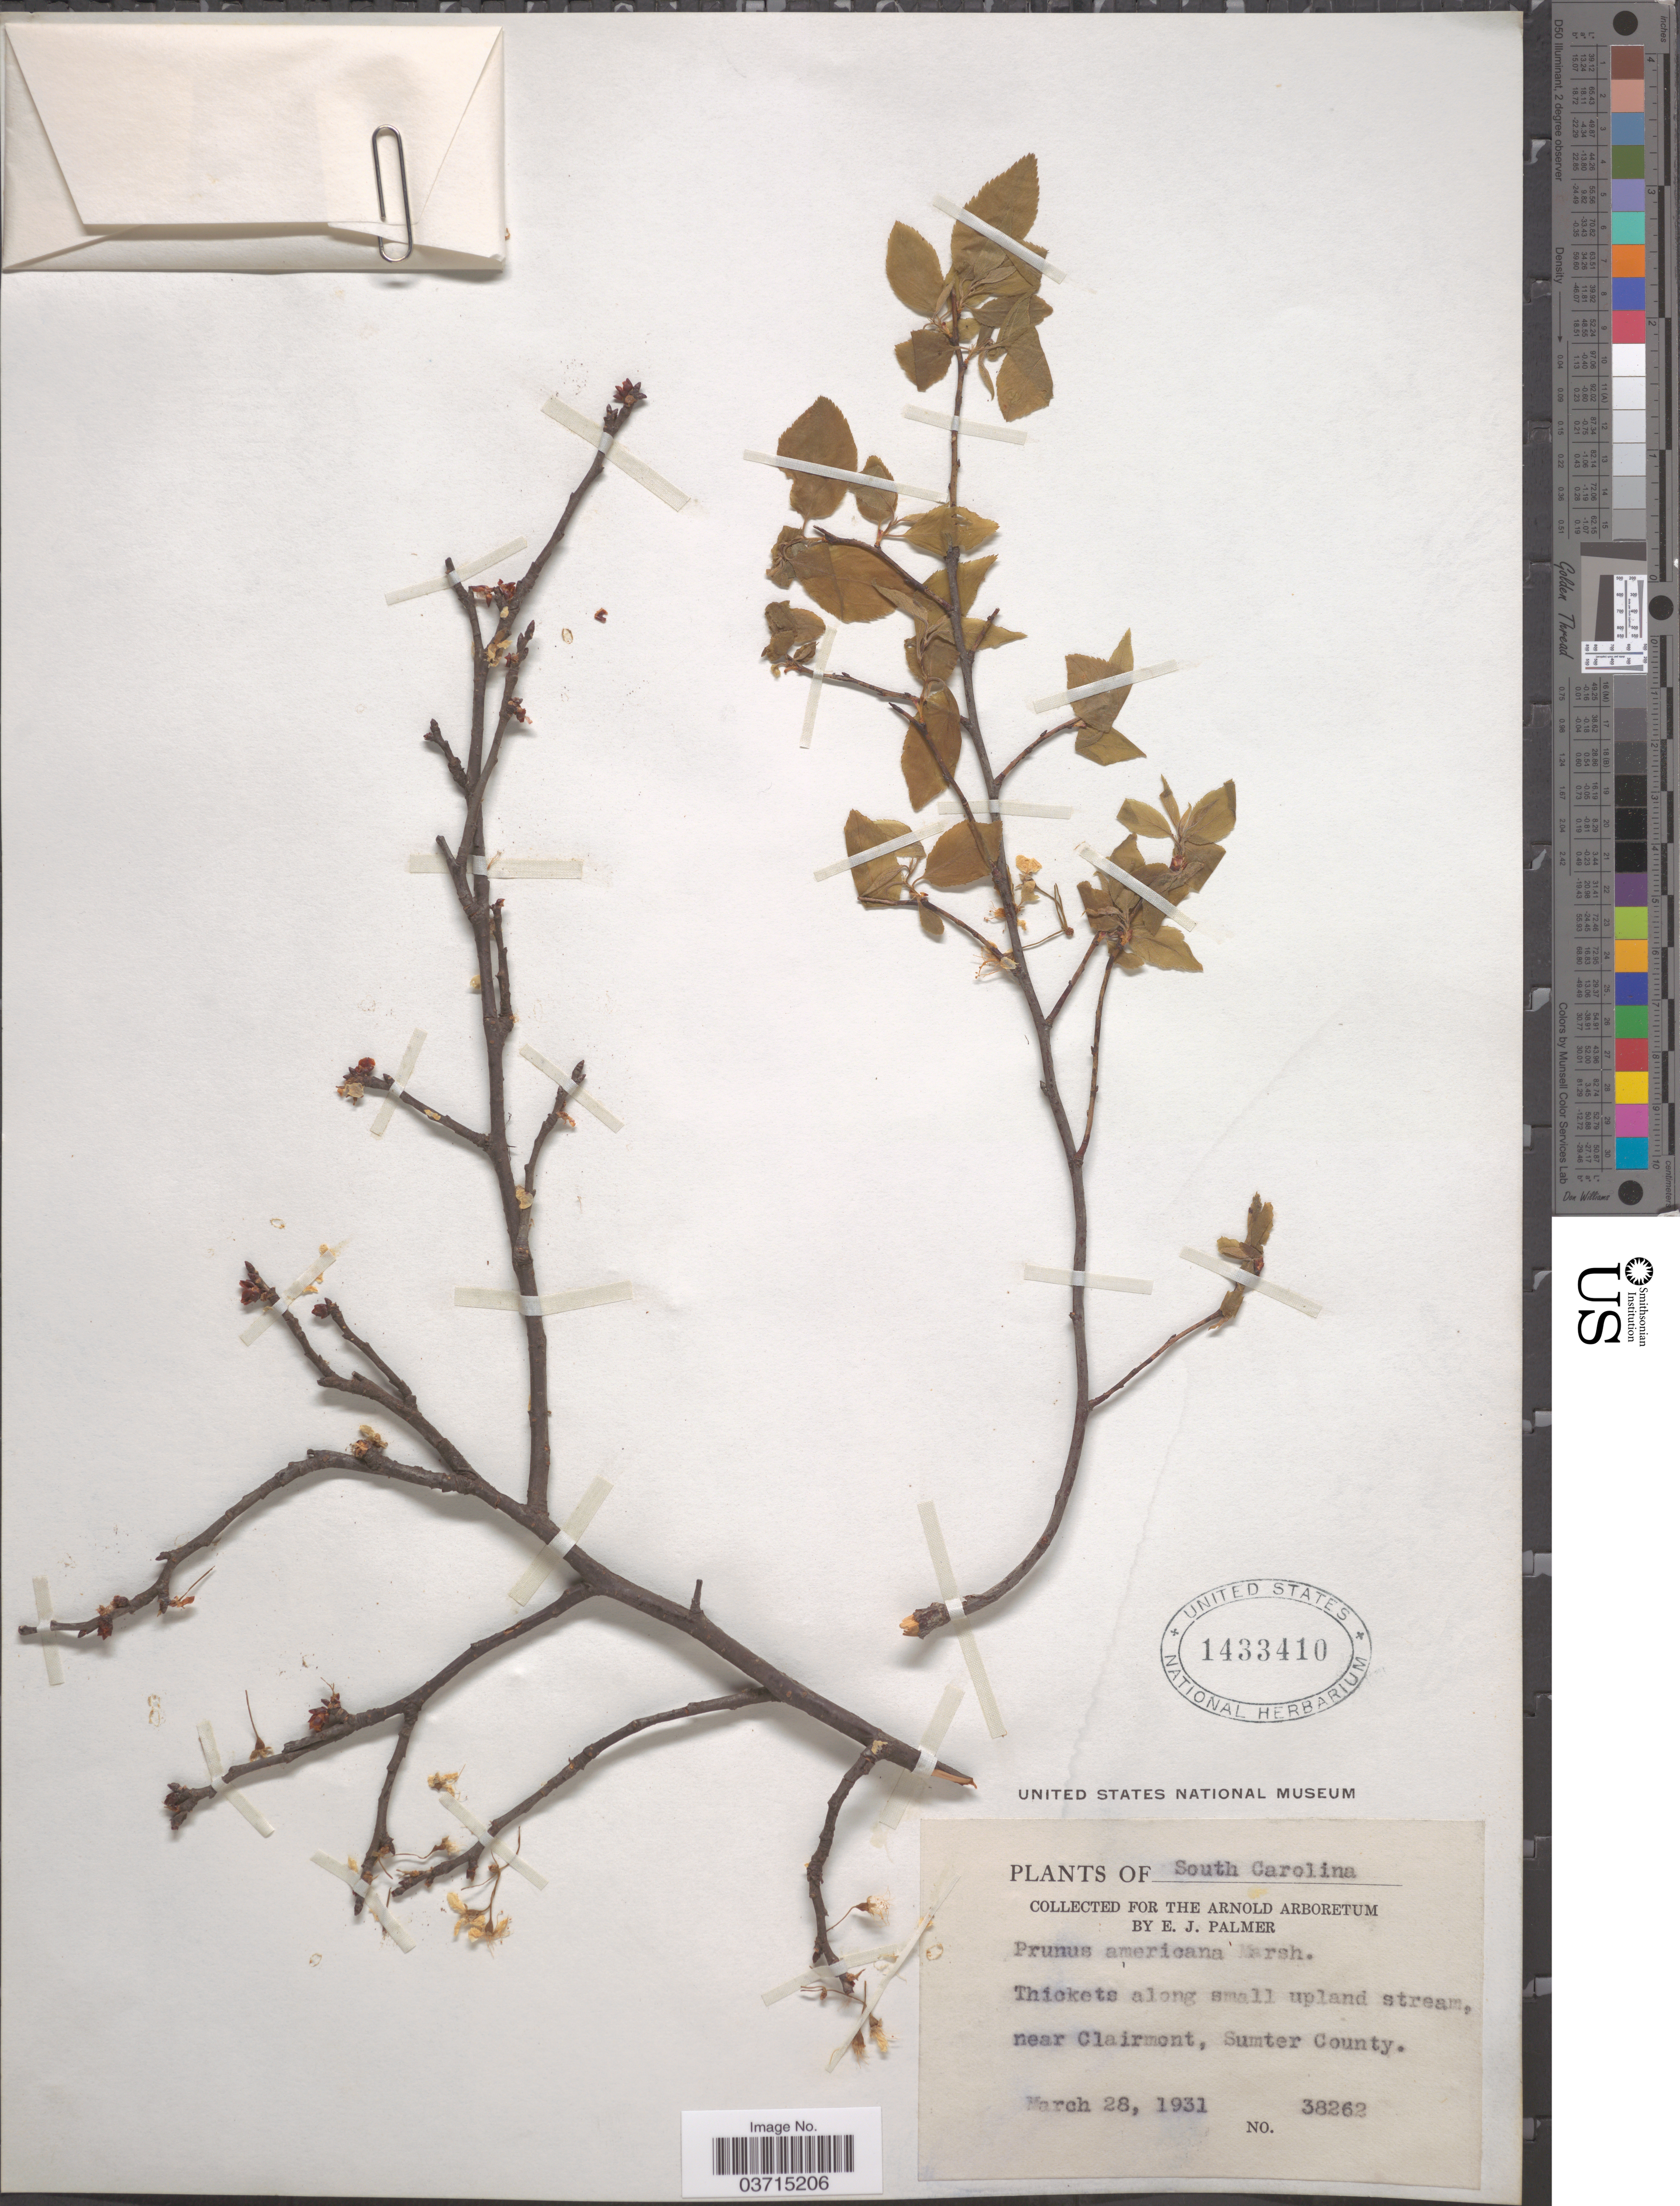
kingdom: Plantae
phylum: Tracheophyta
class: Magnoliopsida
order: Rosales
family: Rosaceae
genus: Prunus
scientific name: Prunus americana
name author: Marshall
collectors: E. J. Palmer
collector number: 38262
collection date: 1931-03-28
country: United States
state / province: South Carolina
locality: Near Clairmont, Sumter County.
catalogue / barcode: US 1433410